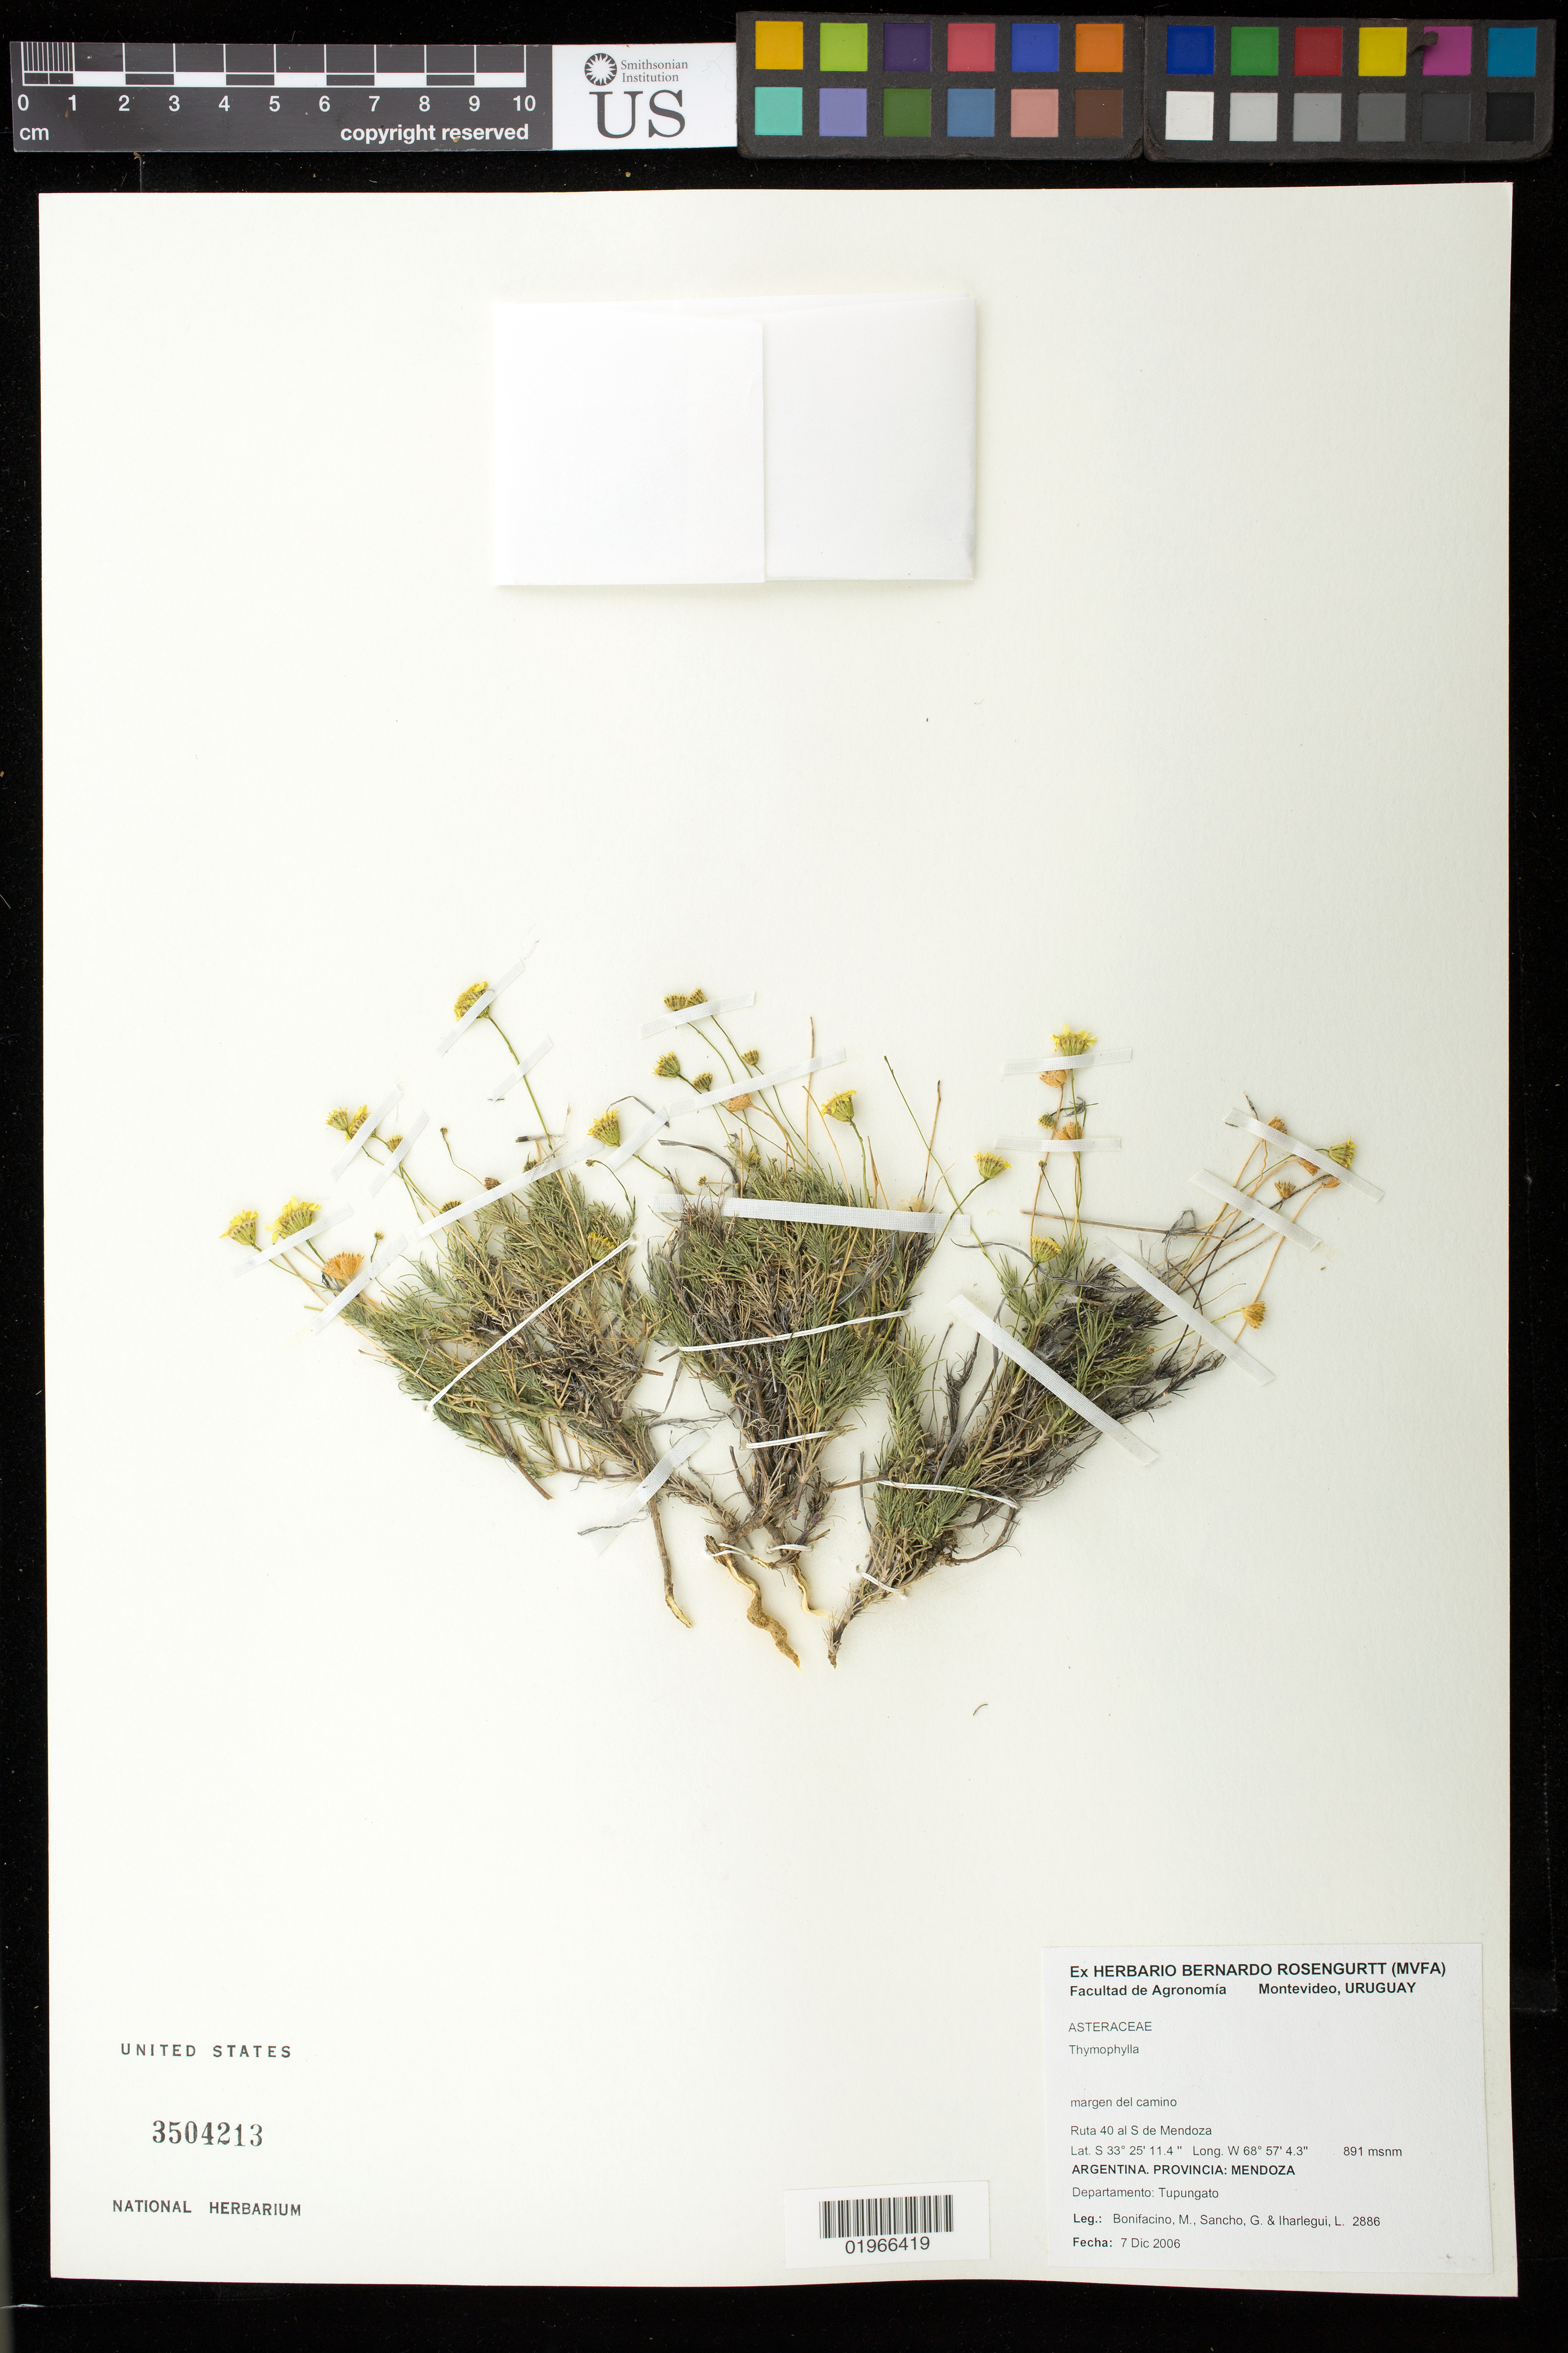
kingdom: Plantae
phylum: Tracheophyta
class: Magnoliopsida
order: Asterales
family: Asteraceae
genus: Thymophylla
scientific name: Thymophylla sp.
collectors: M. Bonifacino, G. Sancho & L. Iharlegui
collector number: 2886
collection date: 2006-12-07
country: Argentina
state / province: Mendoza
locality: Ruta 40 al S de Mendoza. Departamento: Tupungato.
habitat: Margen del camino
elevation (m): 891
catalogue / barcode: US 3504213